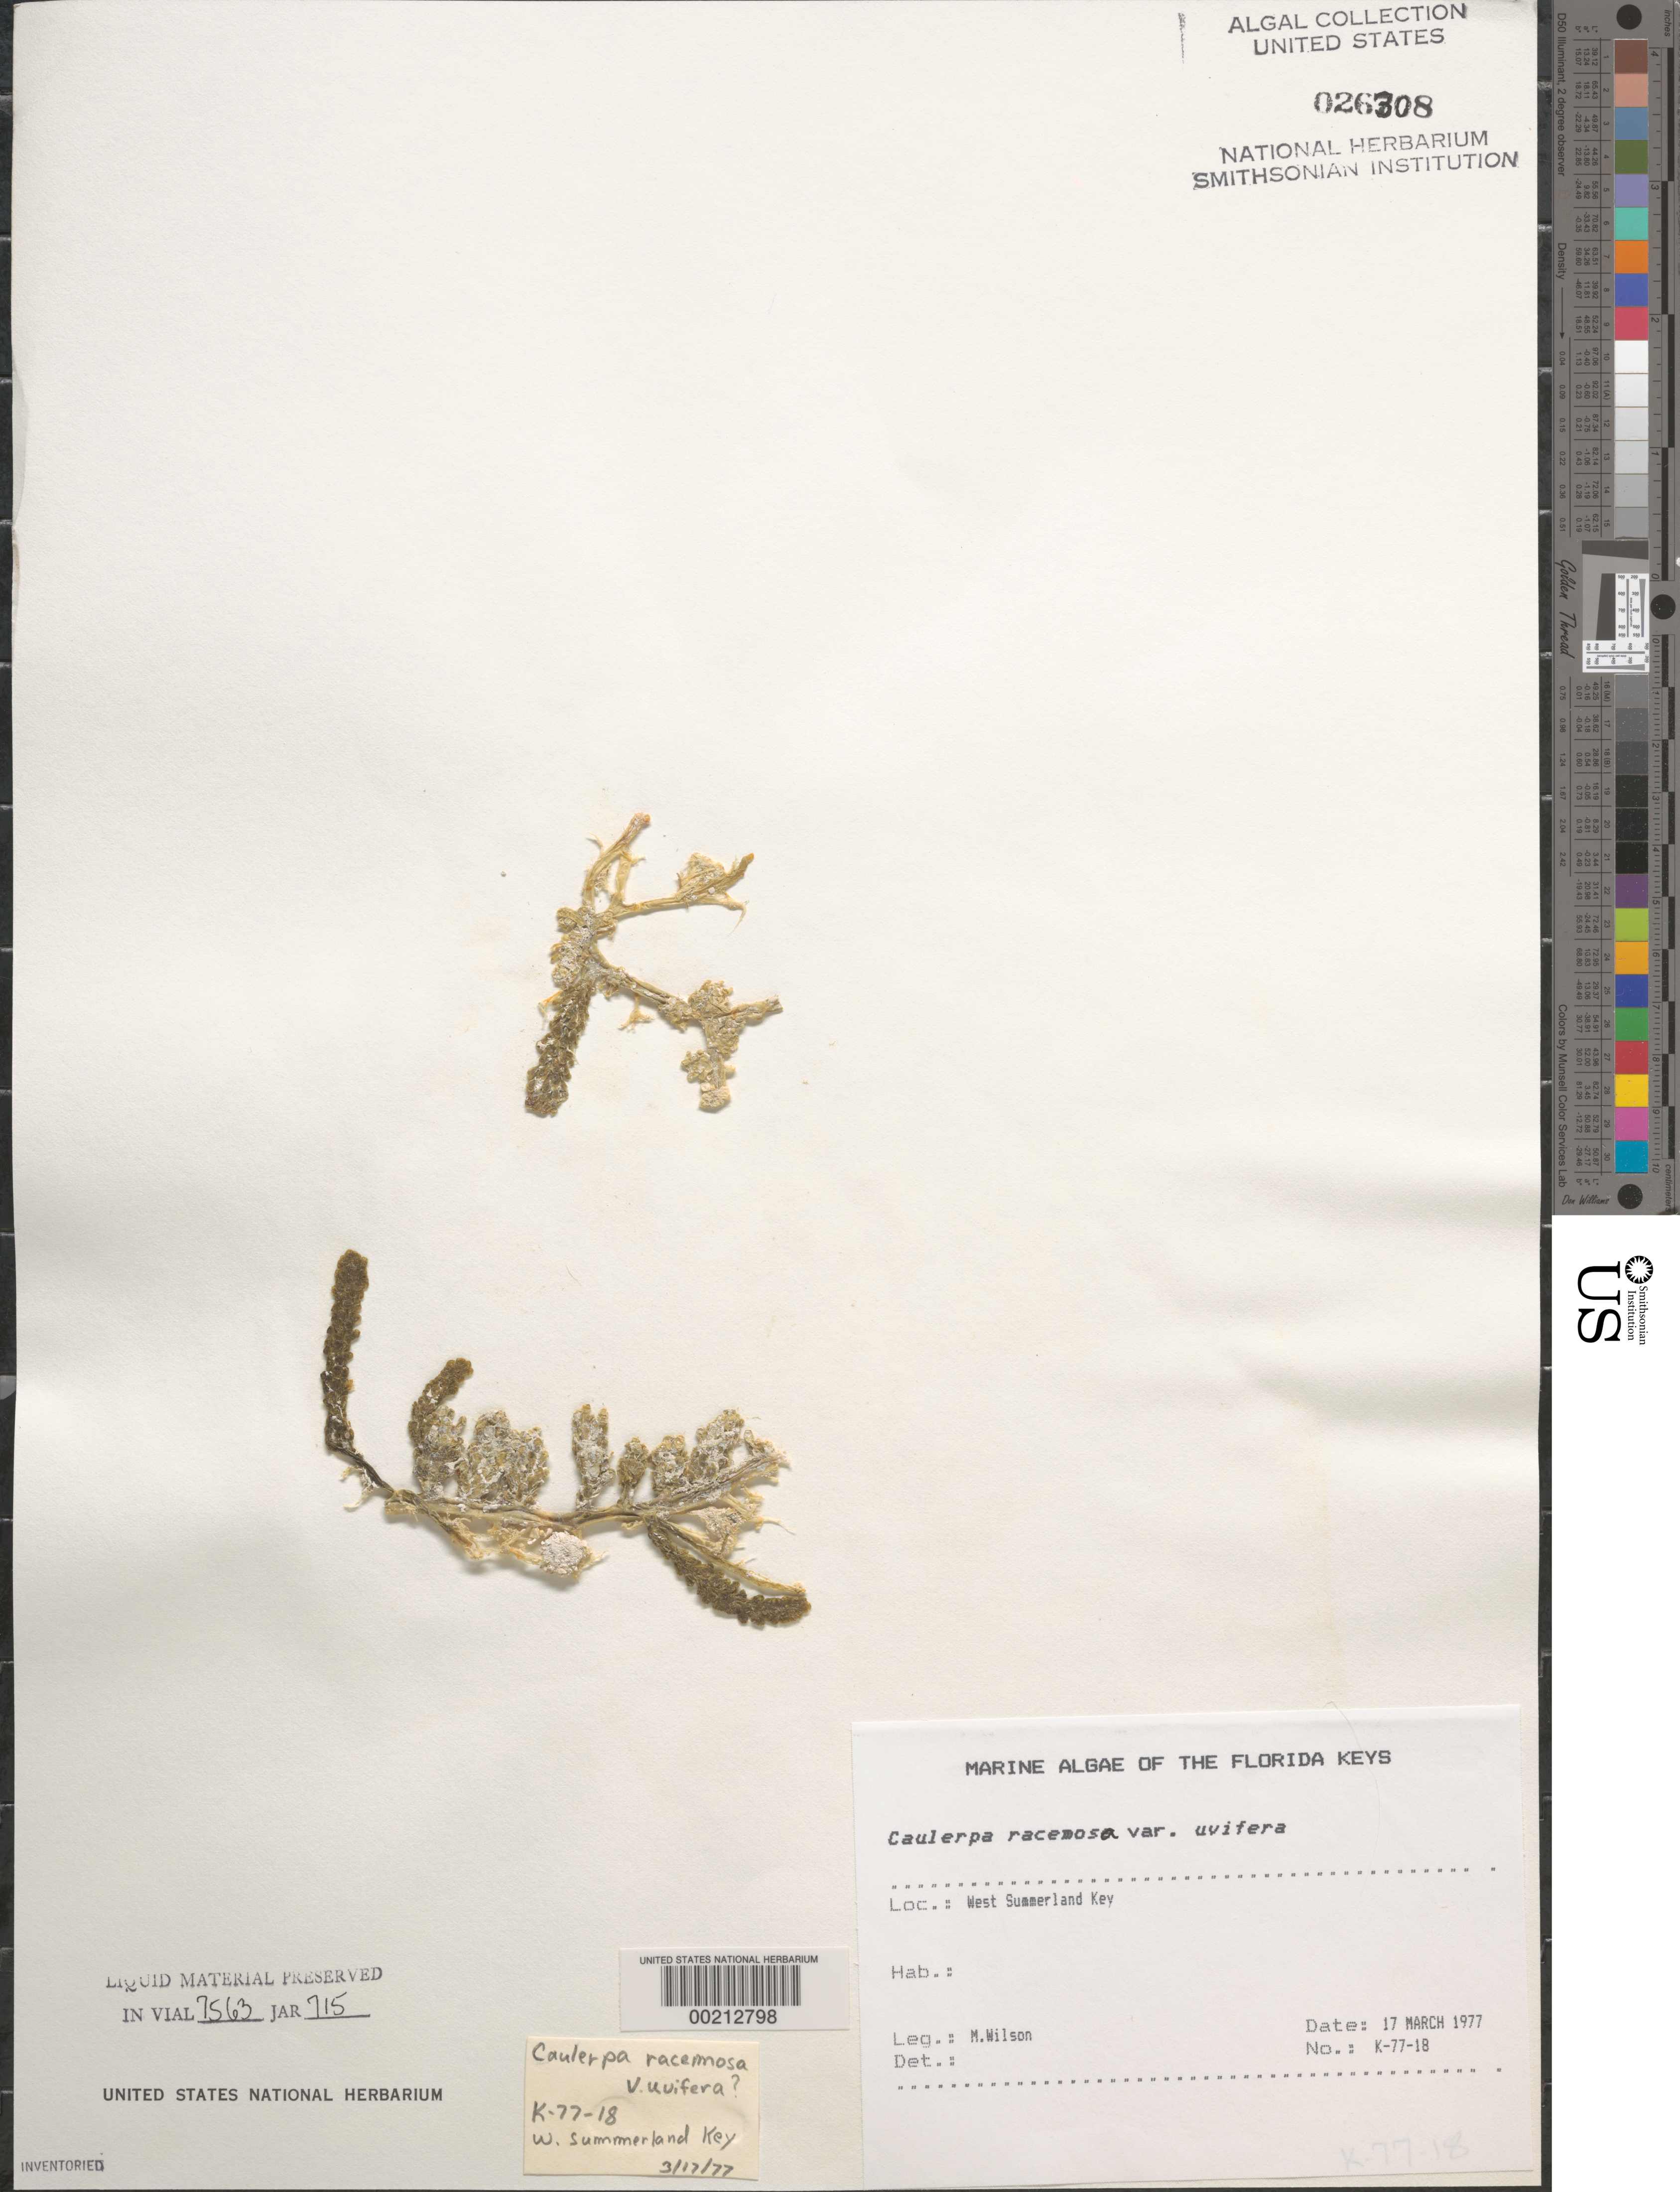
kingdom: Plantae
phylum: Chlorophyta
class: Ulvophyceae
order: Bryopsidales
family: Caulerpaceae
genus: Caulerpa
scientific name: Caulerpa racemosa var. uvifera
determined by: Ray, C.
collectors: M. Wilson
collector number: K-77-18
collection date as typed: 17 Mar 1977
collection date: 1977-03-17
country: United States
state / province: Florida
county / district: Monroe County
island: West Summerland Key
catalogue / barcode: US 26308